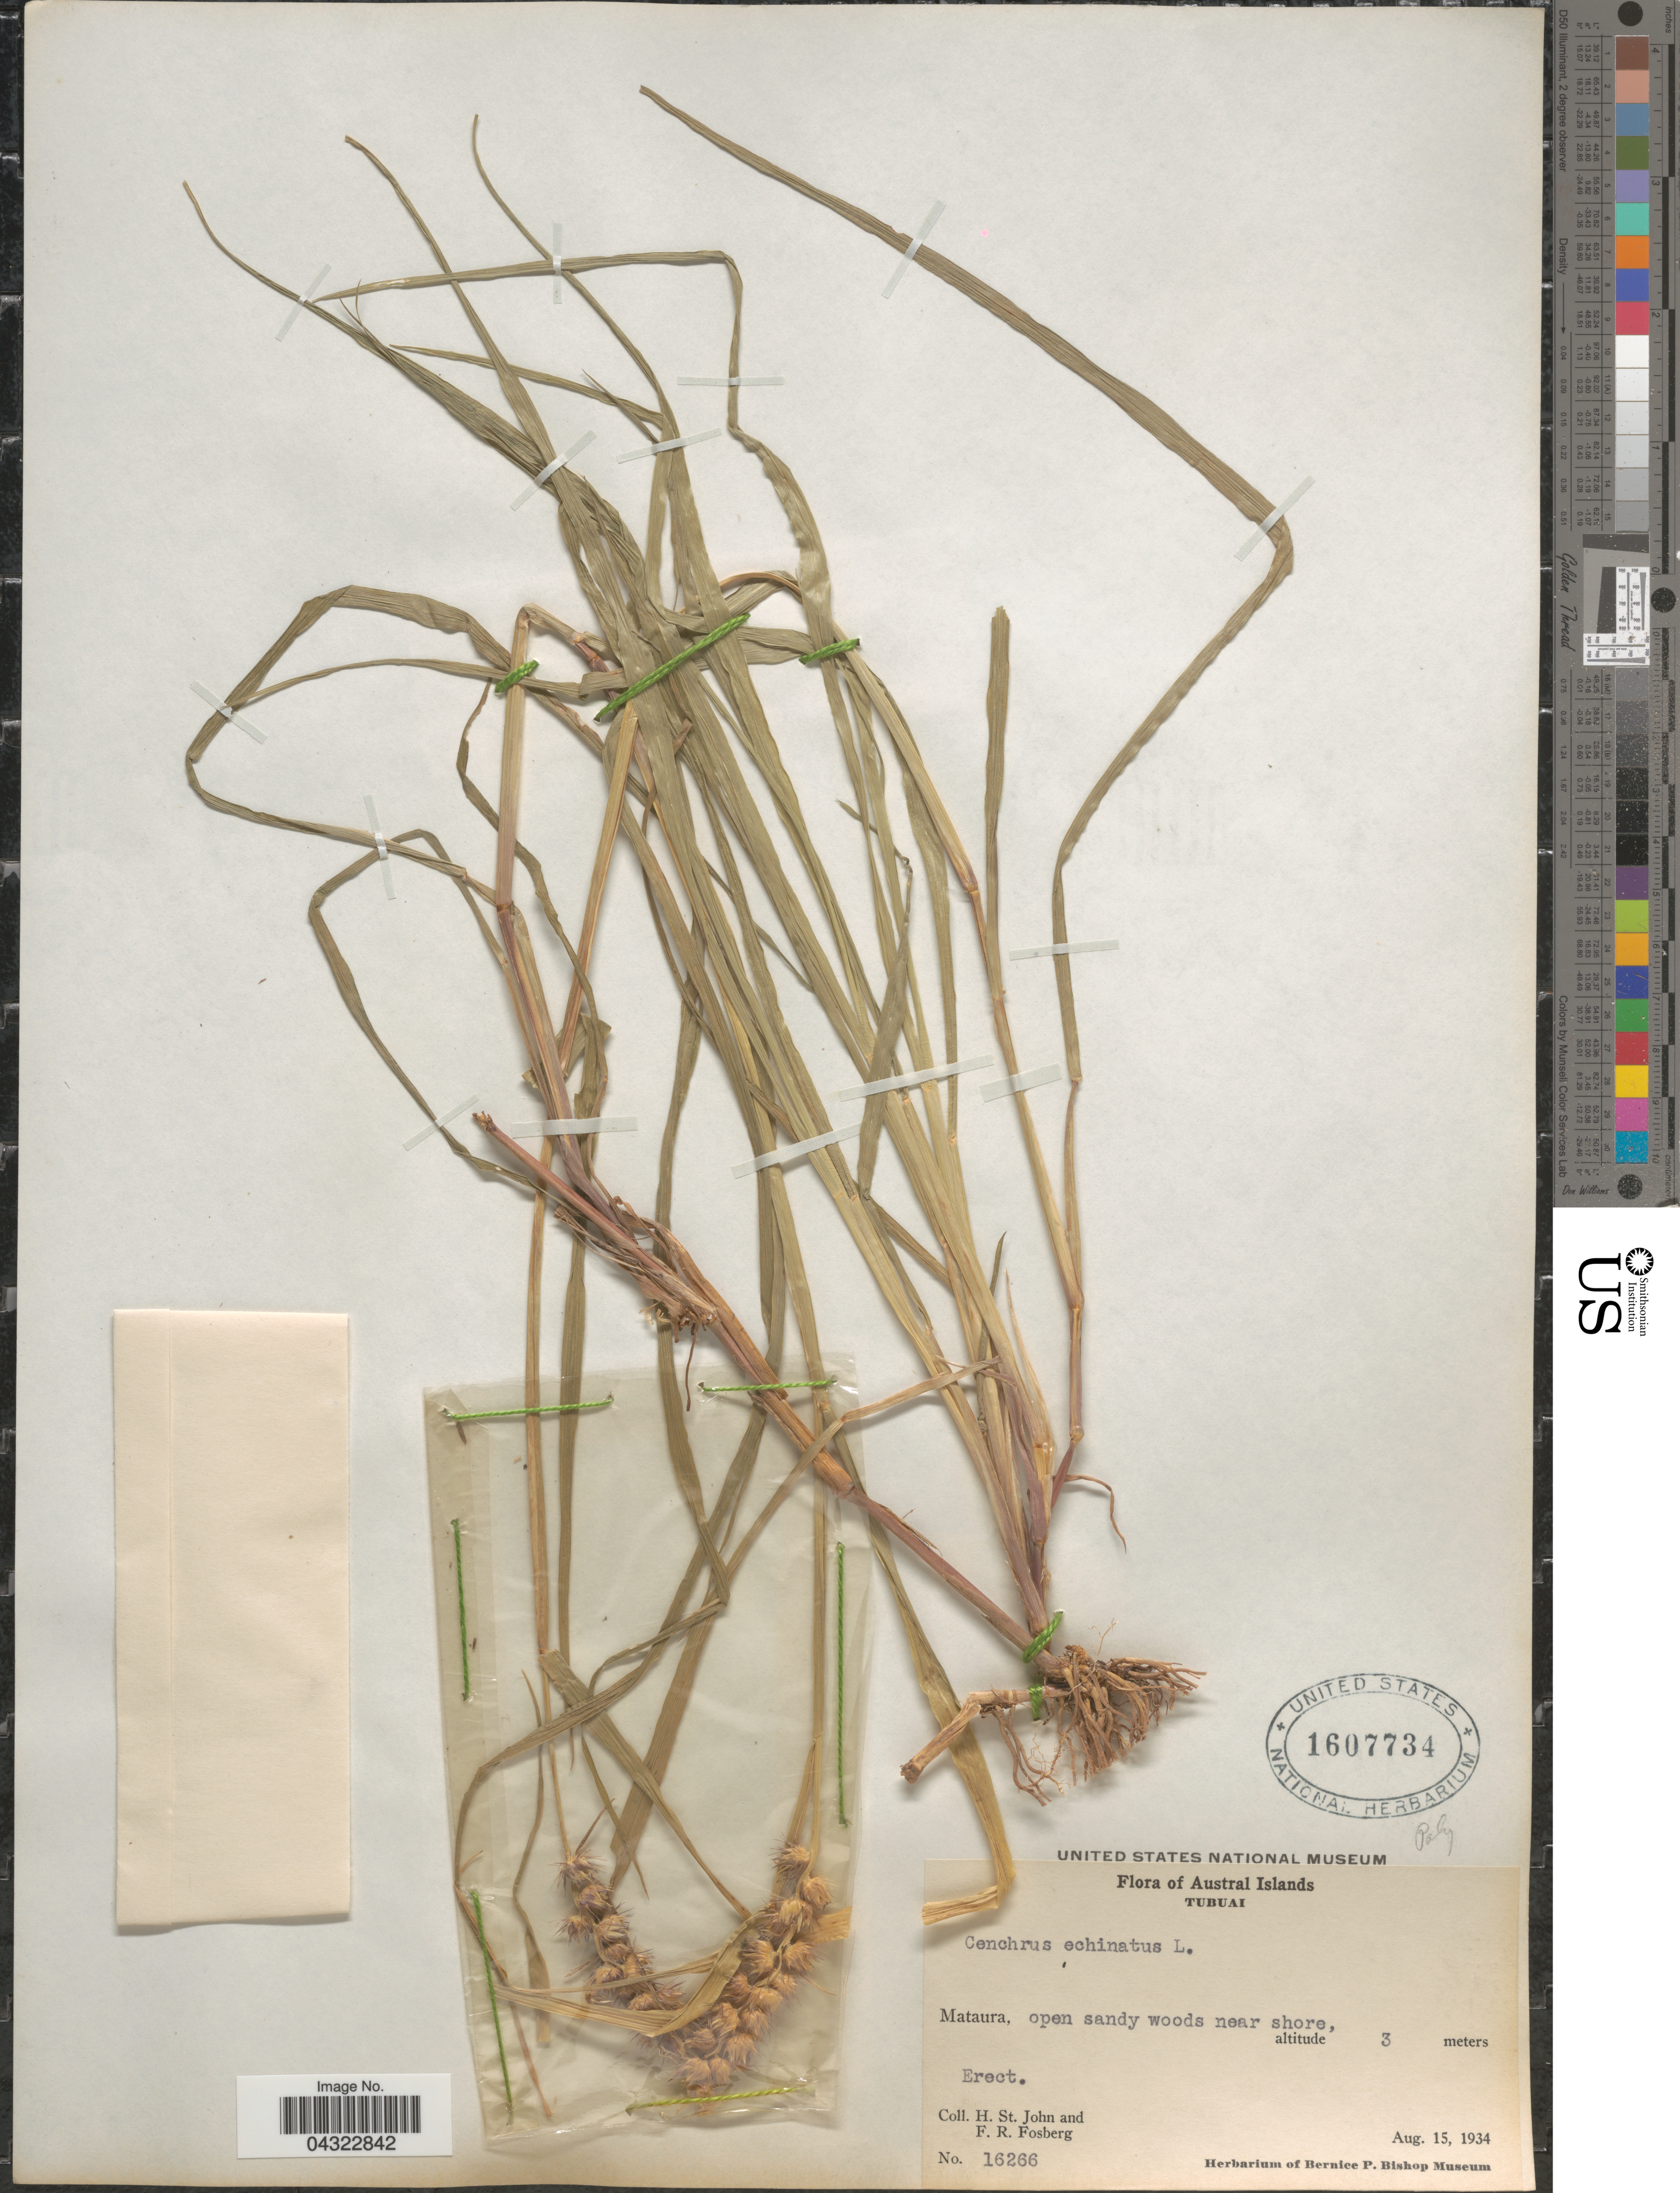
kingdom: Plantae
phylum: Tracheophyta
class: Liliopsida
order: Poales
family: Poaceae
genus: Cenchrus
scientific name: Cenchrus echinatus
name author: L.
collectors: H. St. John & F. R. Fosberg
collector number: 16266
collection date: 1934-08-15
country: French Polynesia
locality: Austral Islands. Tubuai. Mataura.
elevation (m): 3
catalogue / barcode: US 1607734